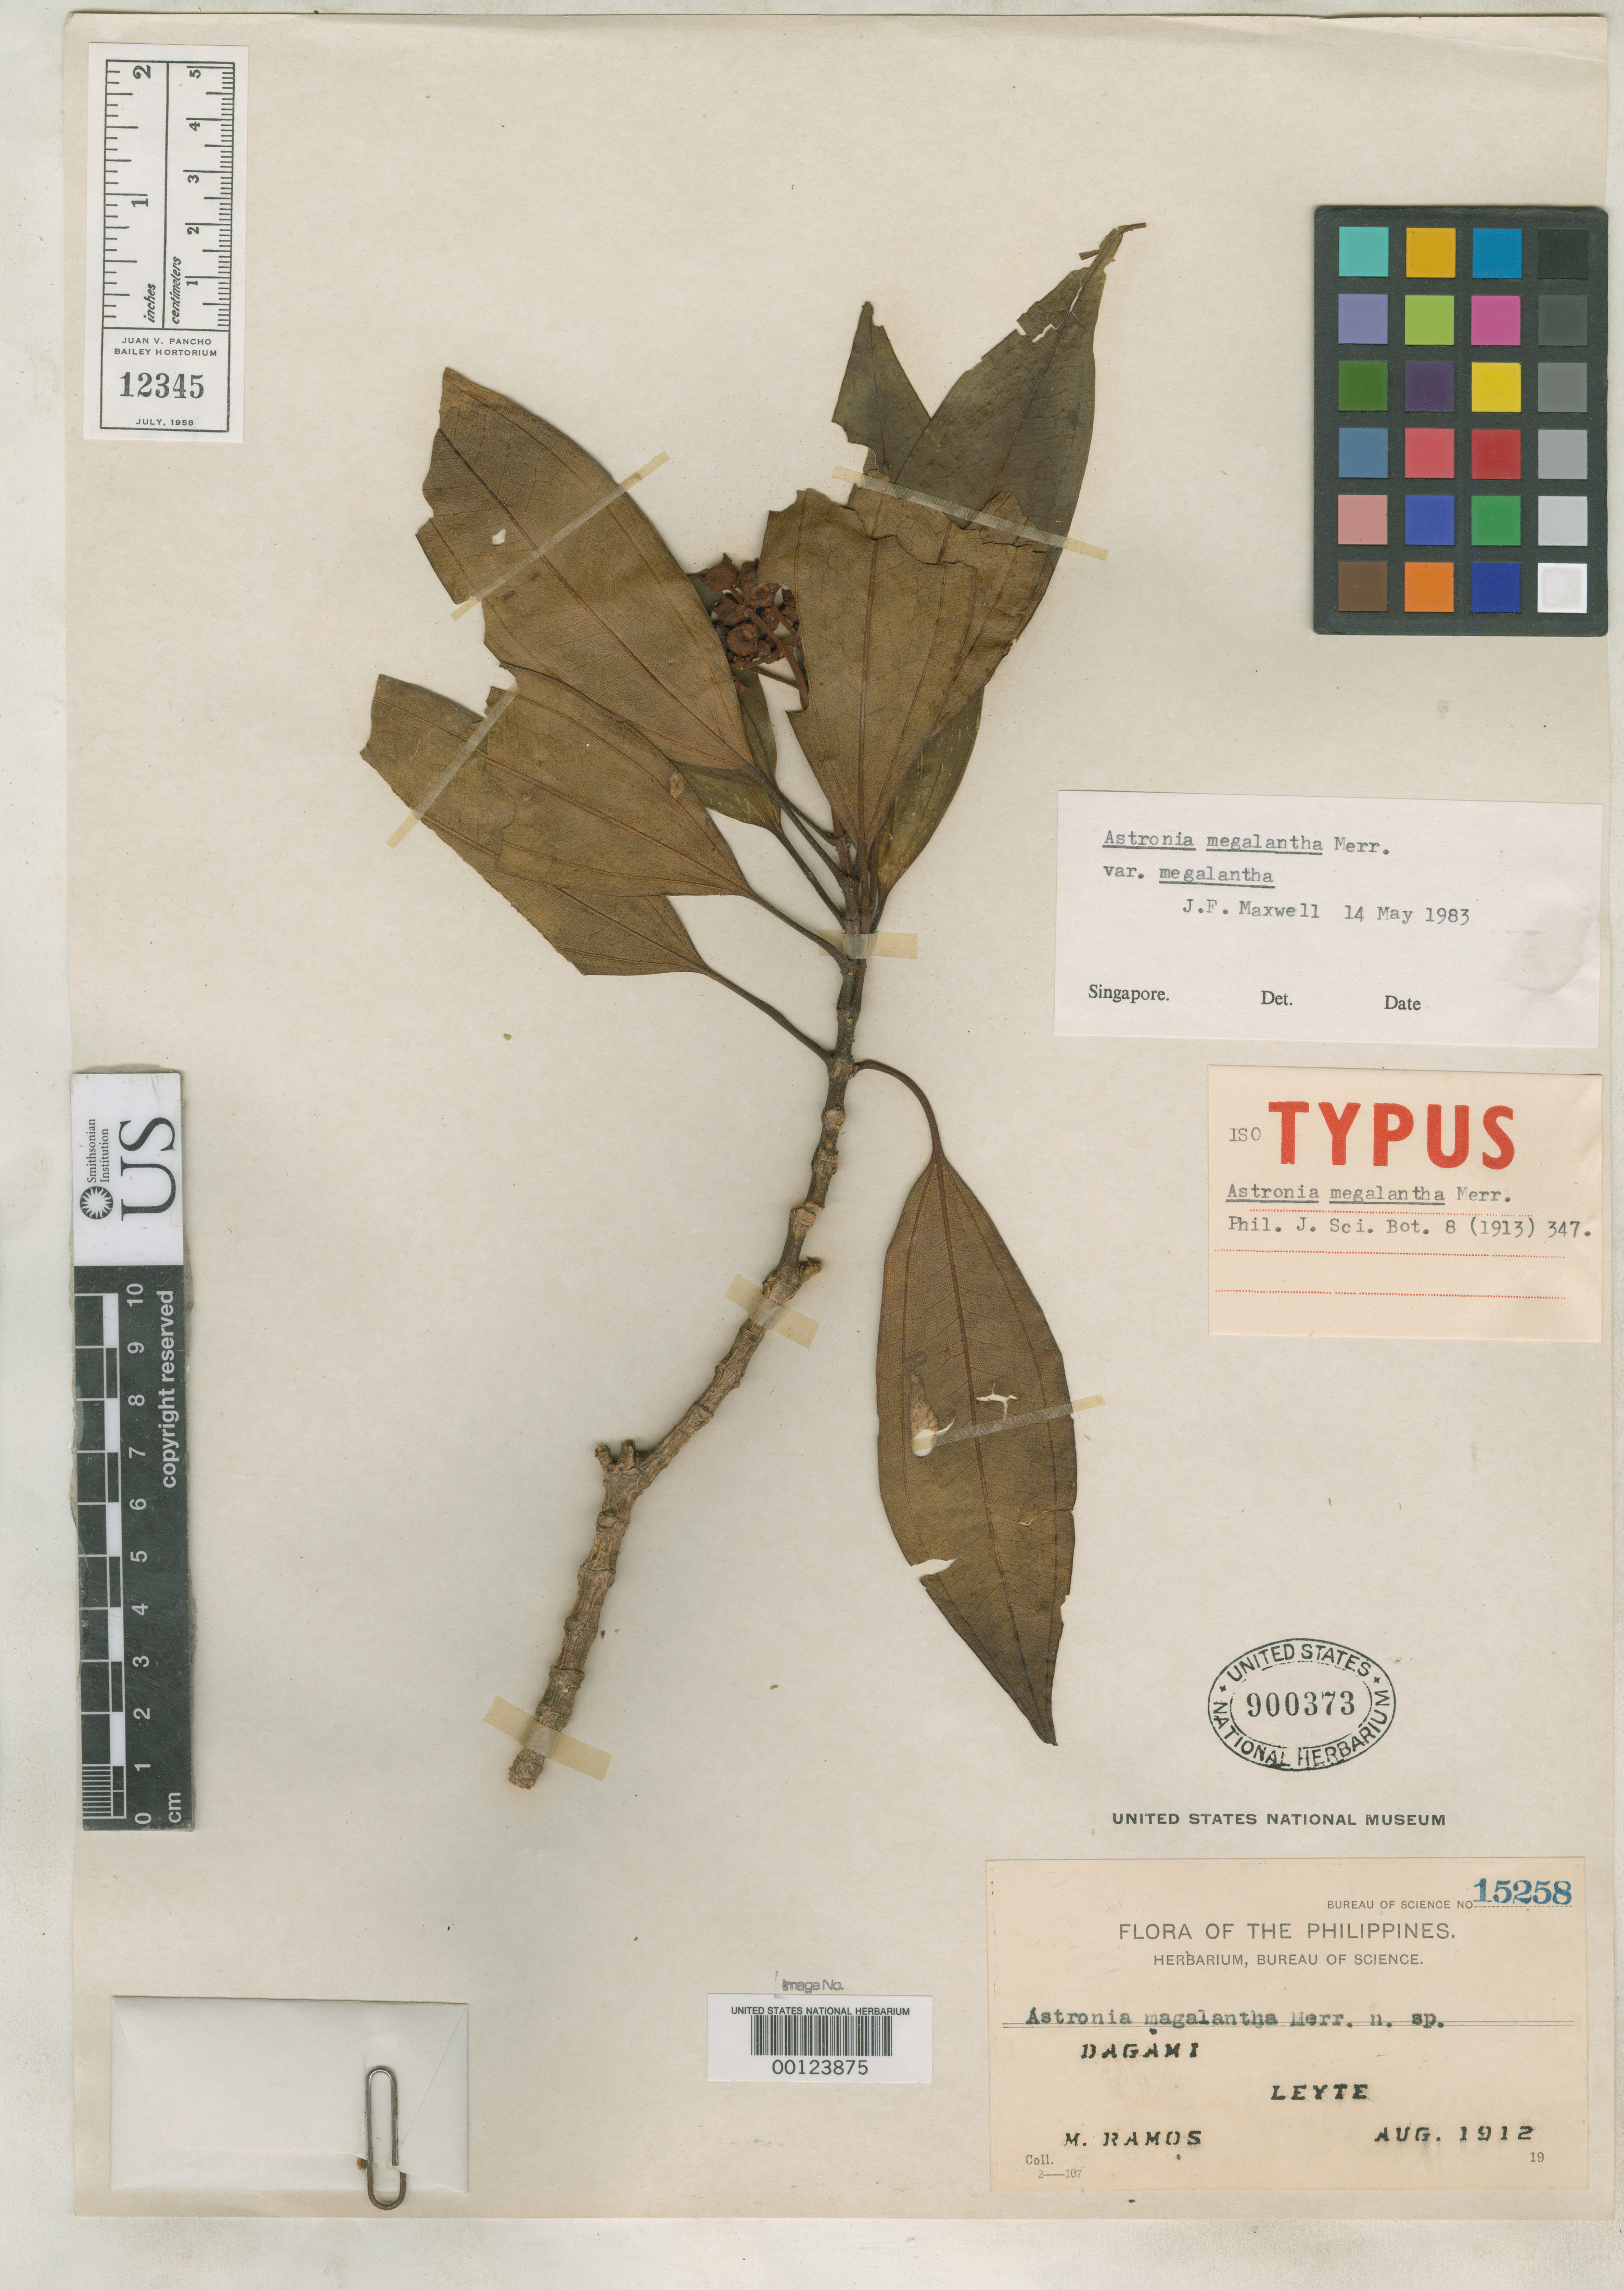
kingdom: Plantae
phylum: Tracheophyta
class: Magnoliopsida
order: Myrtales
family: Melastomataceae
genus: Astronia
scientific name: Astronia megalantha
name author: Merr.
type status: Isotype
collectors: M. Ramos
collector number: Bur. Sci. 15258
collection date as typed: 13 Aug 1912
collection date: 1912-08-13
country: Philippines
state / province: Eastern Visayas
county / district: Leyte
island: Leyte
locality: Mt. Buraui, near Dagami.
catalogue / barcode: US 900373